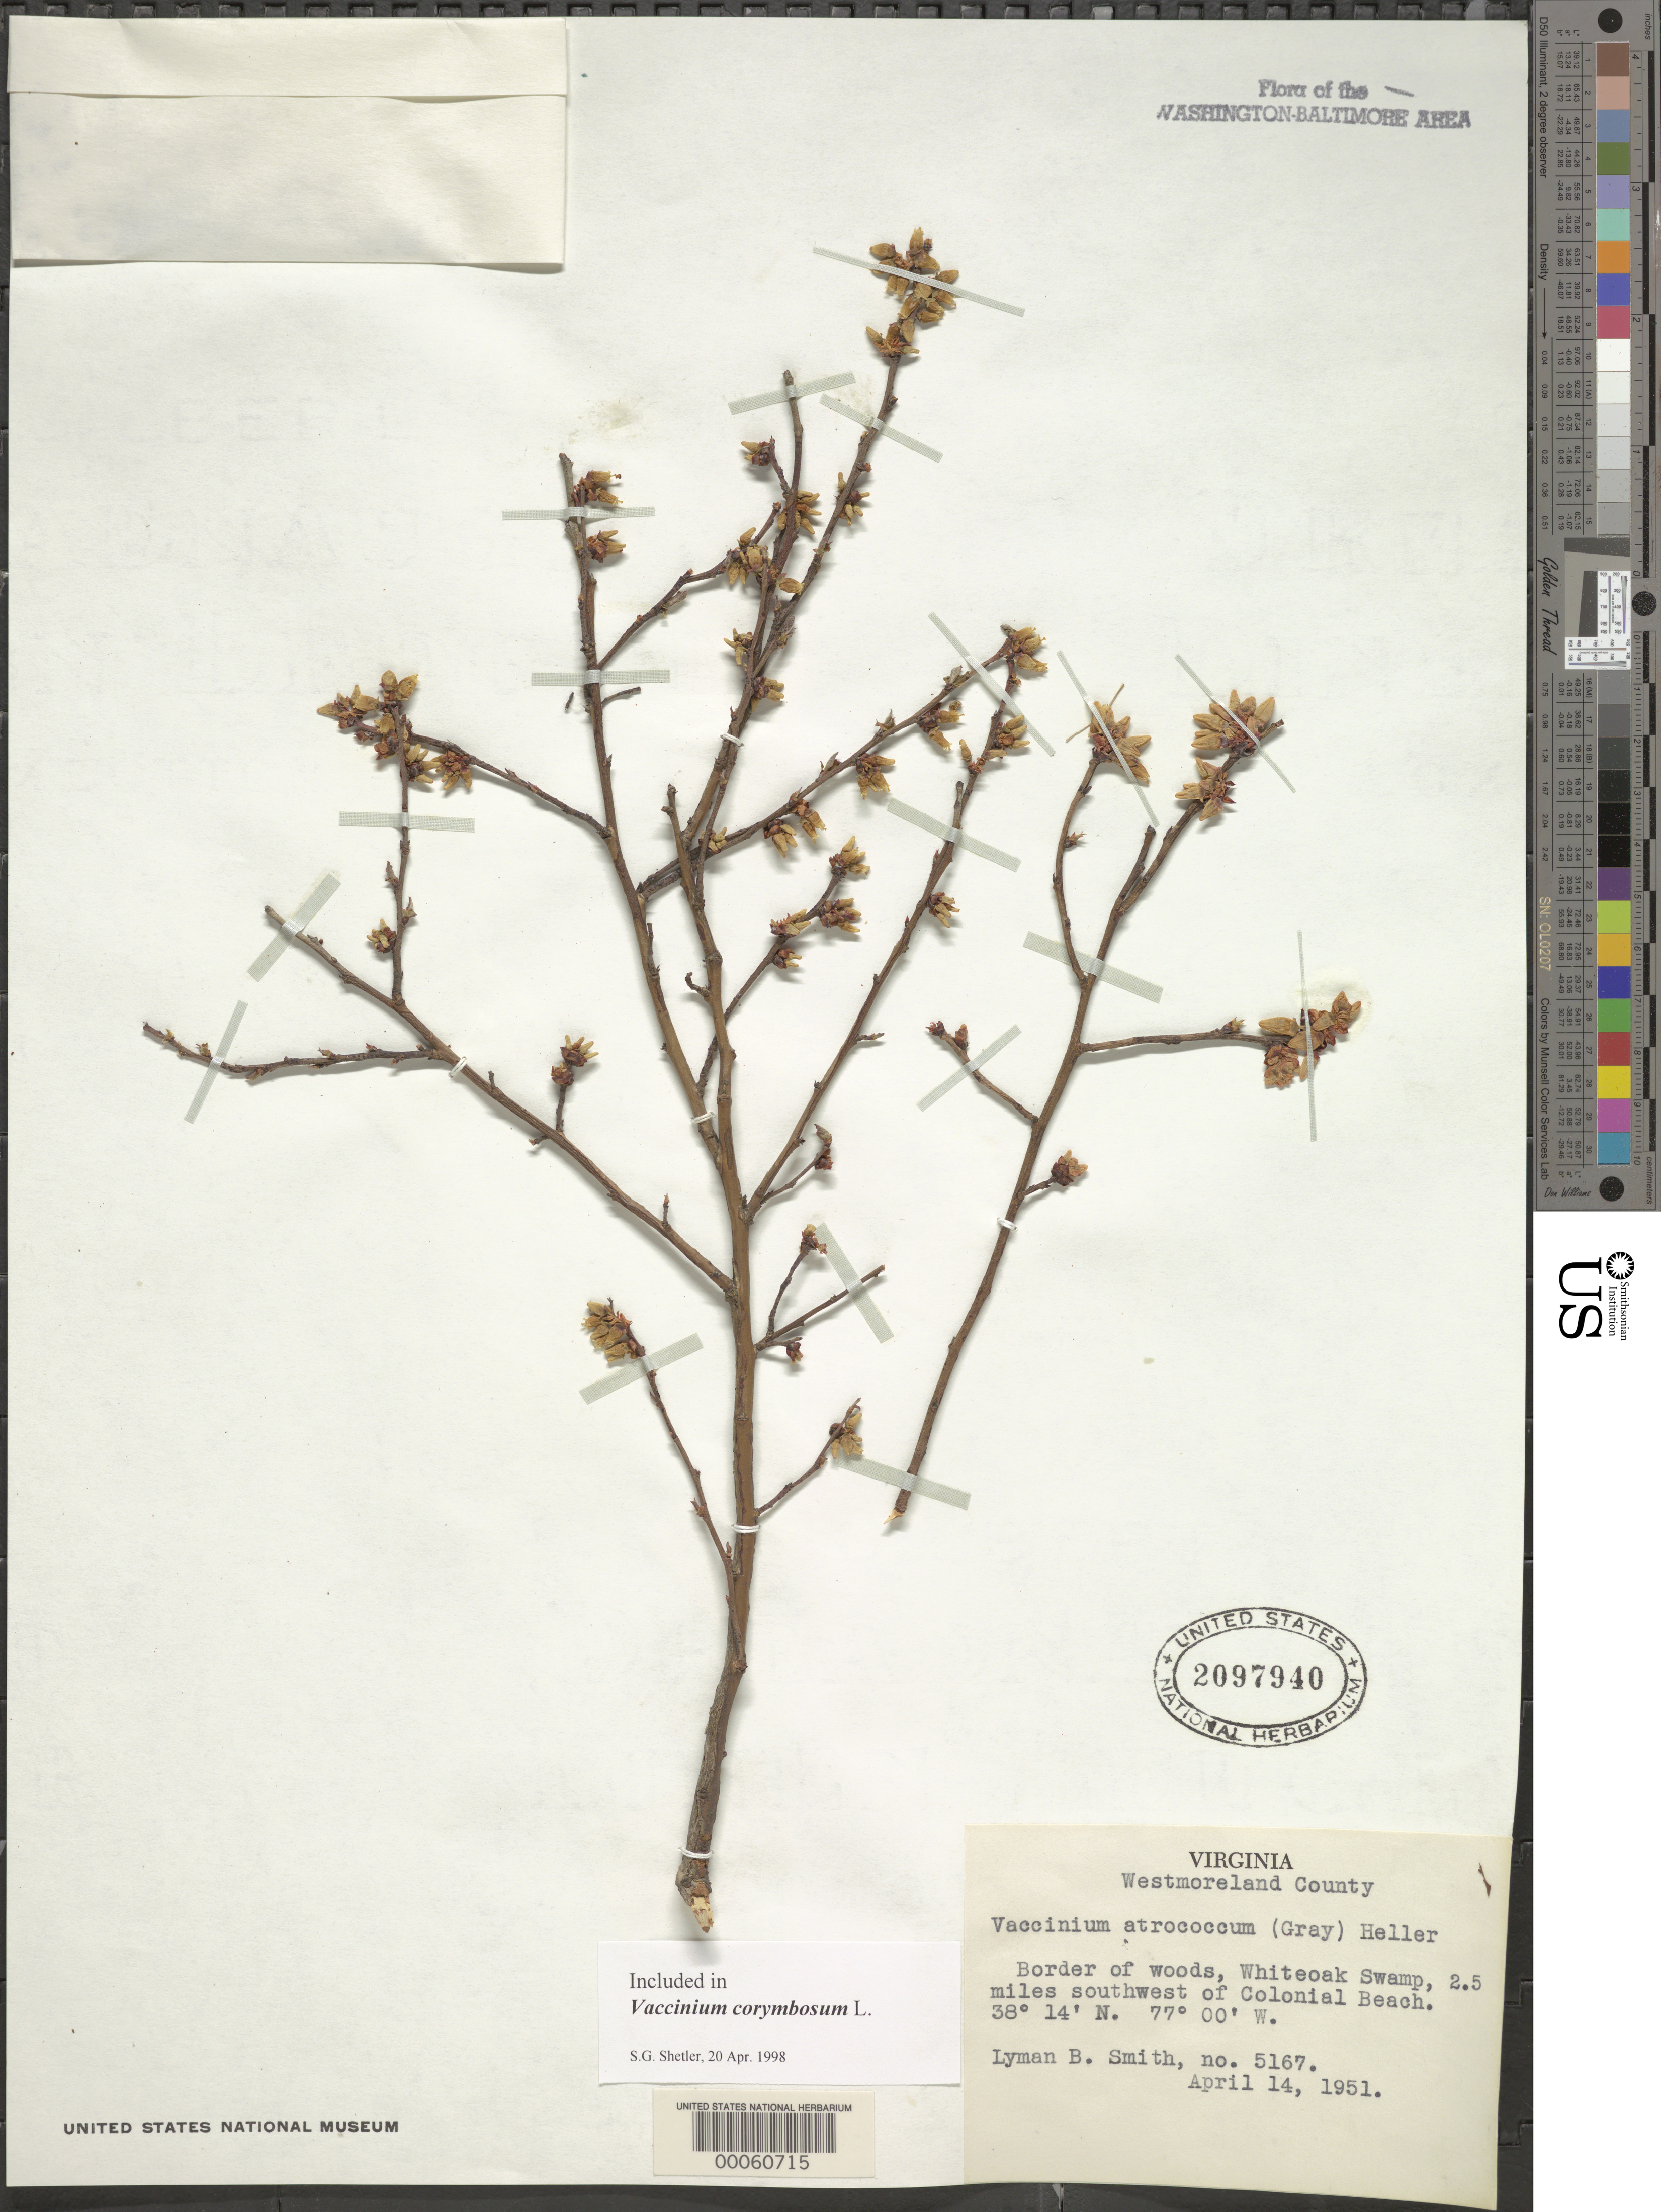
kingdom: Plantae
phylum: Tracheophyta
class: Magnoliopsida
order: Ericales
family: Ericaceae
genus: Vaccinium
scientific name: Vaccinium corymbosum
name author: L.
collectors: L. Smith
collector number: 5167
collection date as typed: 14 Apr 1951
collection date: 1951-04-14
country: United States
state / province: Virginia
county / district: Westmoreland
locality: SW of Colonial Beach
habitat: Border of woods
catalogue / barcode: US 2097940